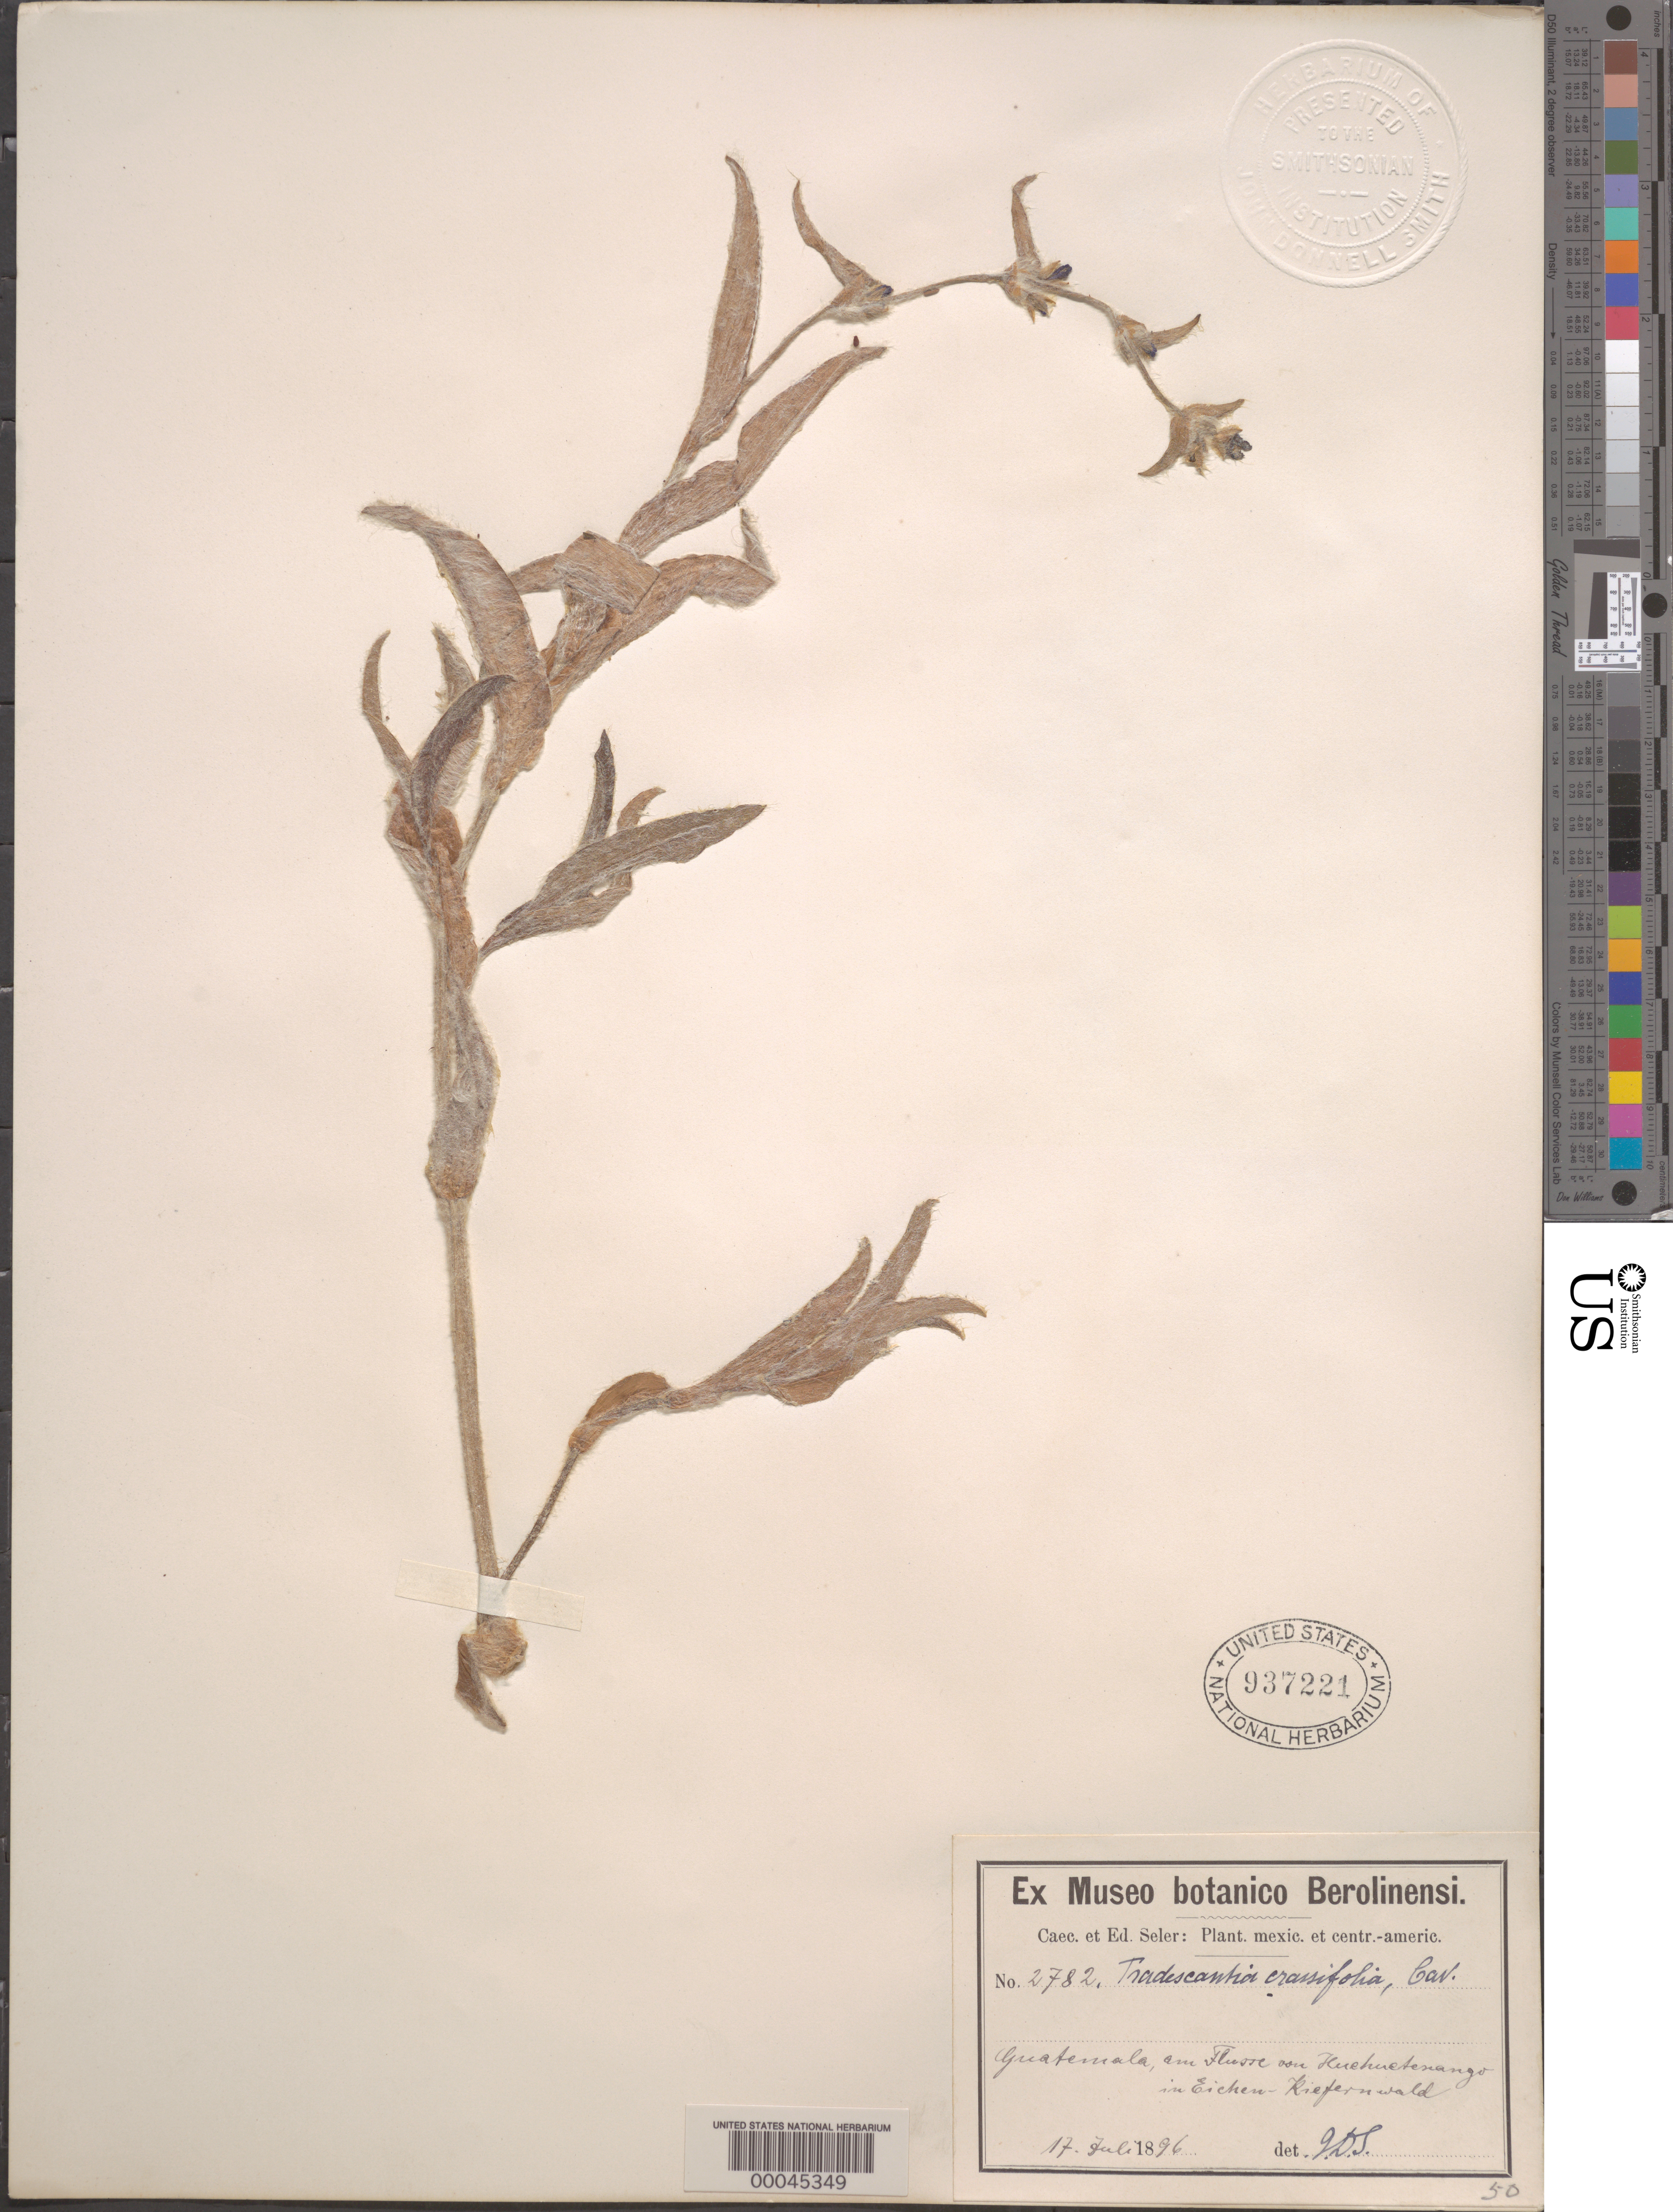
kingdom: Plantae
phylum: Tracheophyta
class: Liliopsida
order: Commelinales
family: Commelinaceae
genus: Tradescantia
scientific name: Tradescantia crassifolia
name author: Cav.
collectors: J. Donnell Smith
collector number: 2782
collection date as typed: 17 Jul 1896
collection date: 1896-07-17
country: Guatemala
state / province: Huehuetenango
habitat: Riverbank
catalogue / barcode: US 937221